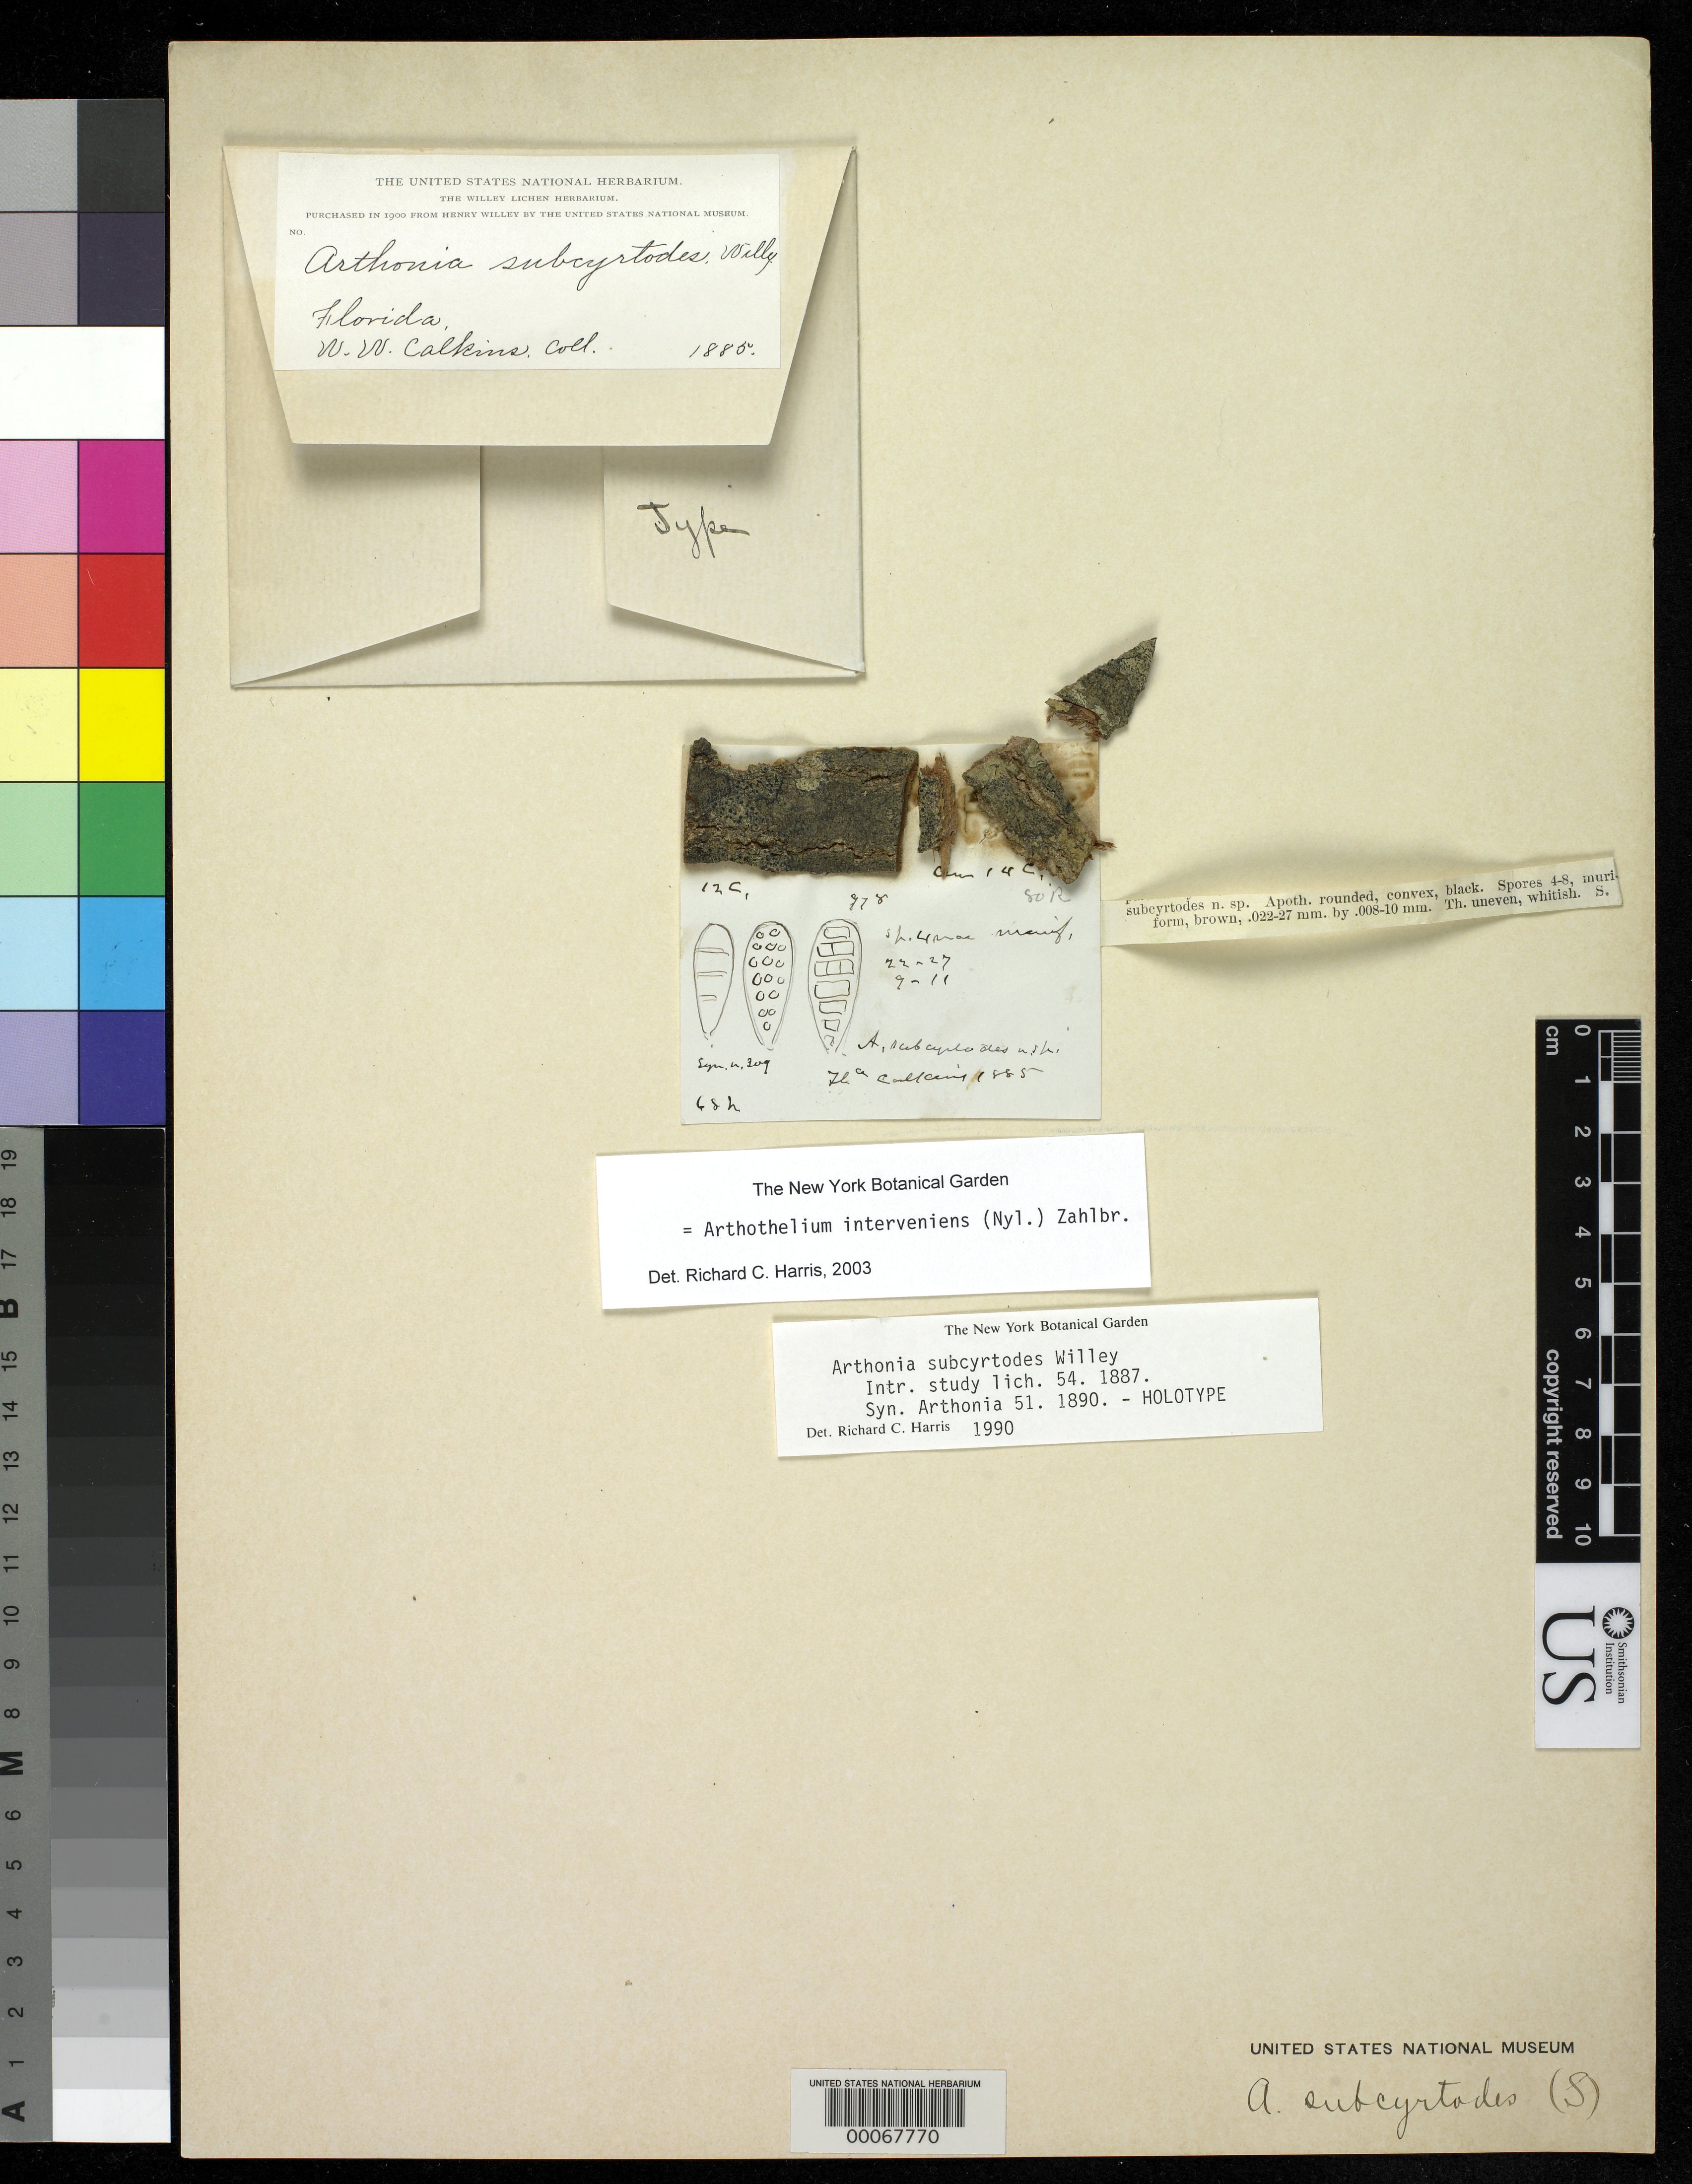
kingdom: Fungi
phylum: Ascomycota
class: Arthoniomycetes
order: Arthoniales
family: Arthoniaceae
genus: Arthonia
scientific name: Arthonia subcyrtodes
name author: Willey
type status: Type Collection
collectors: W. Calkins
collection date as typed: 1885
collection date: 1885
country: United States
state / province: Florida